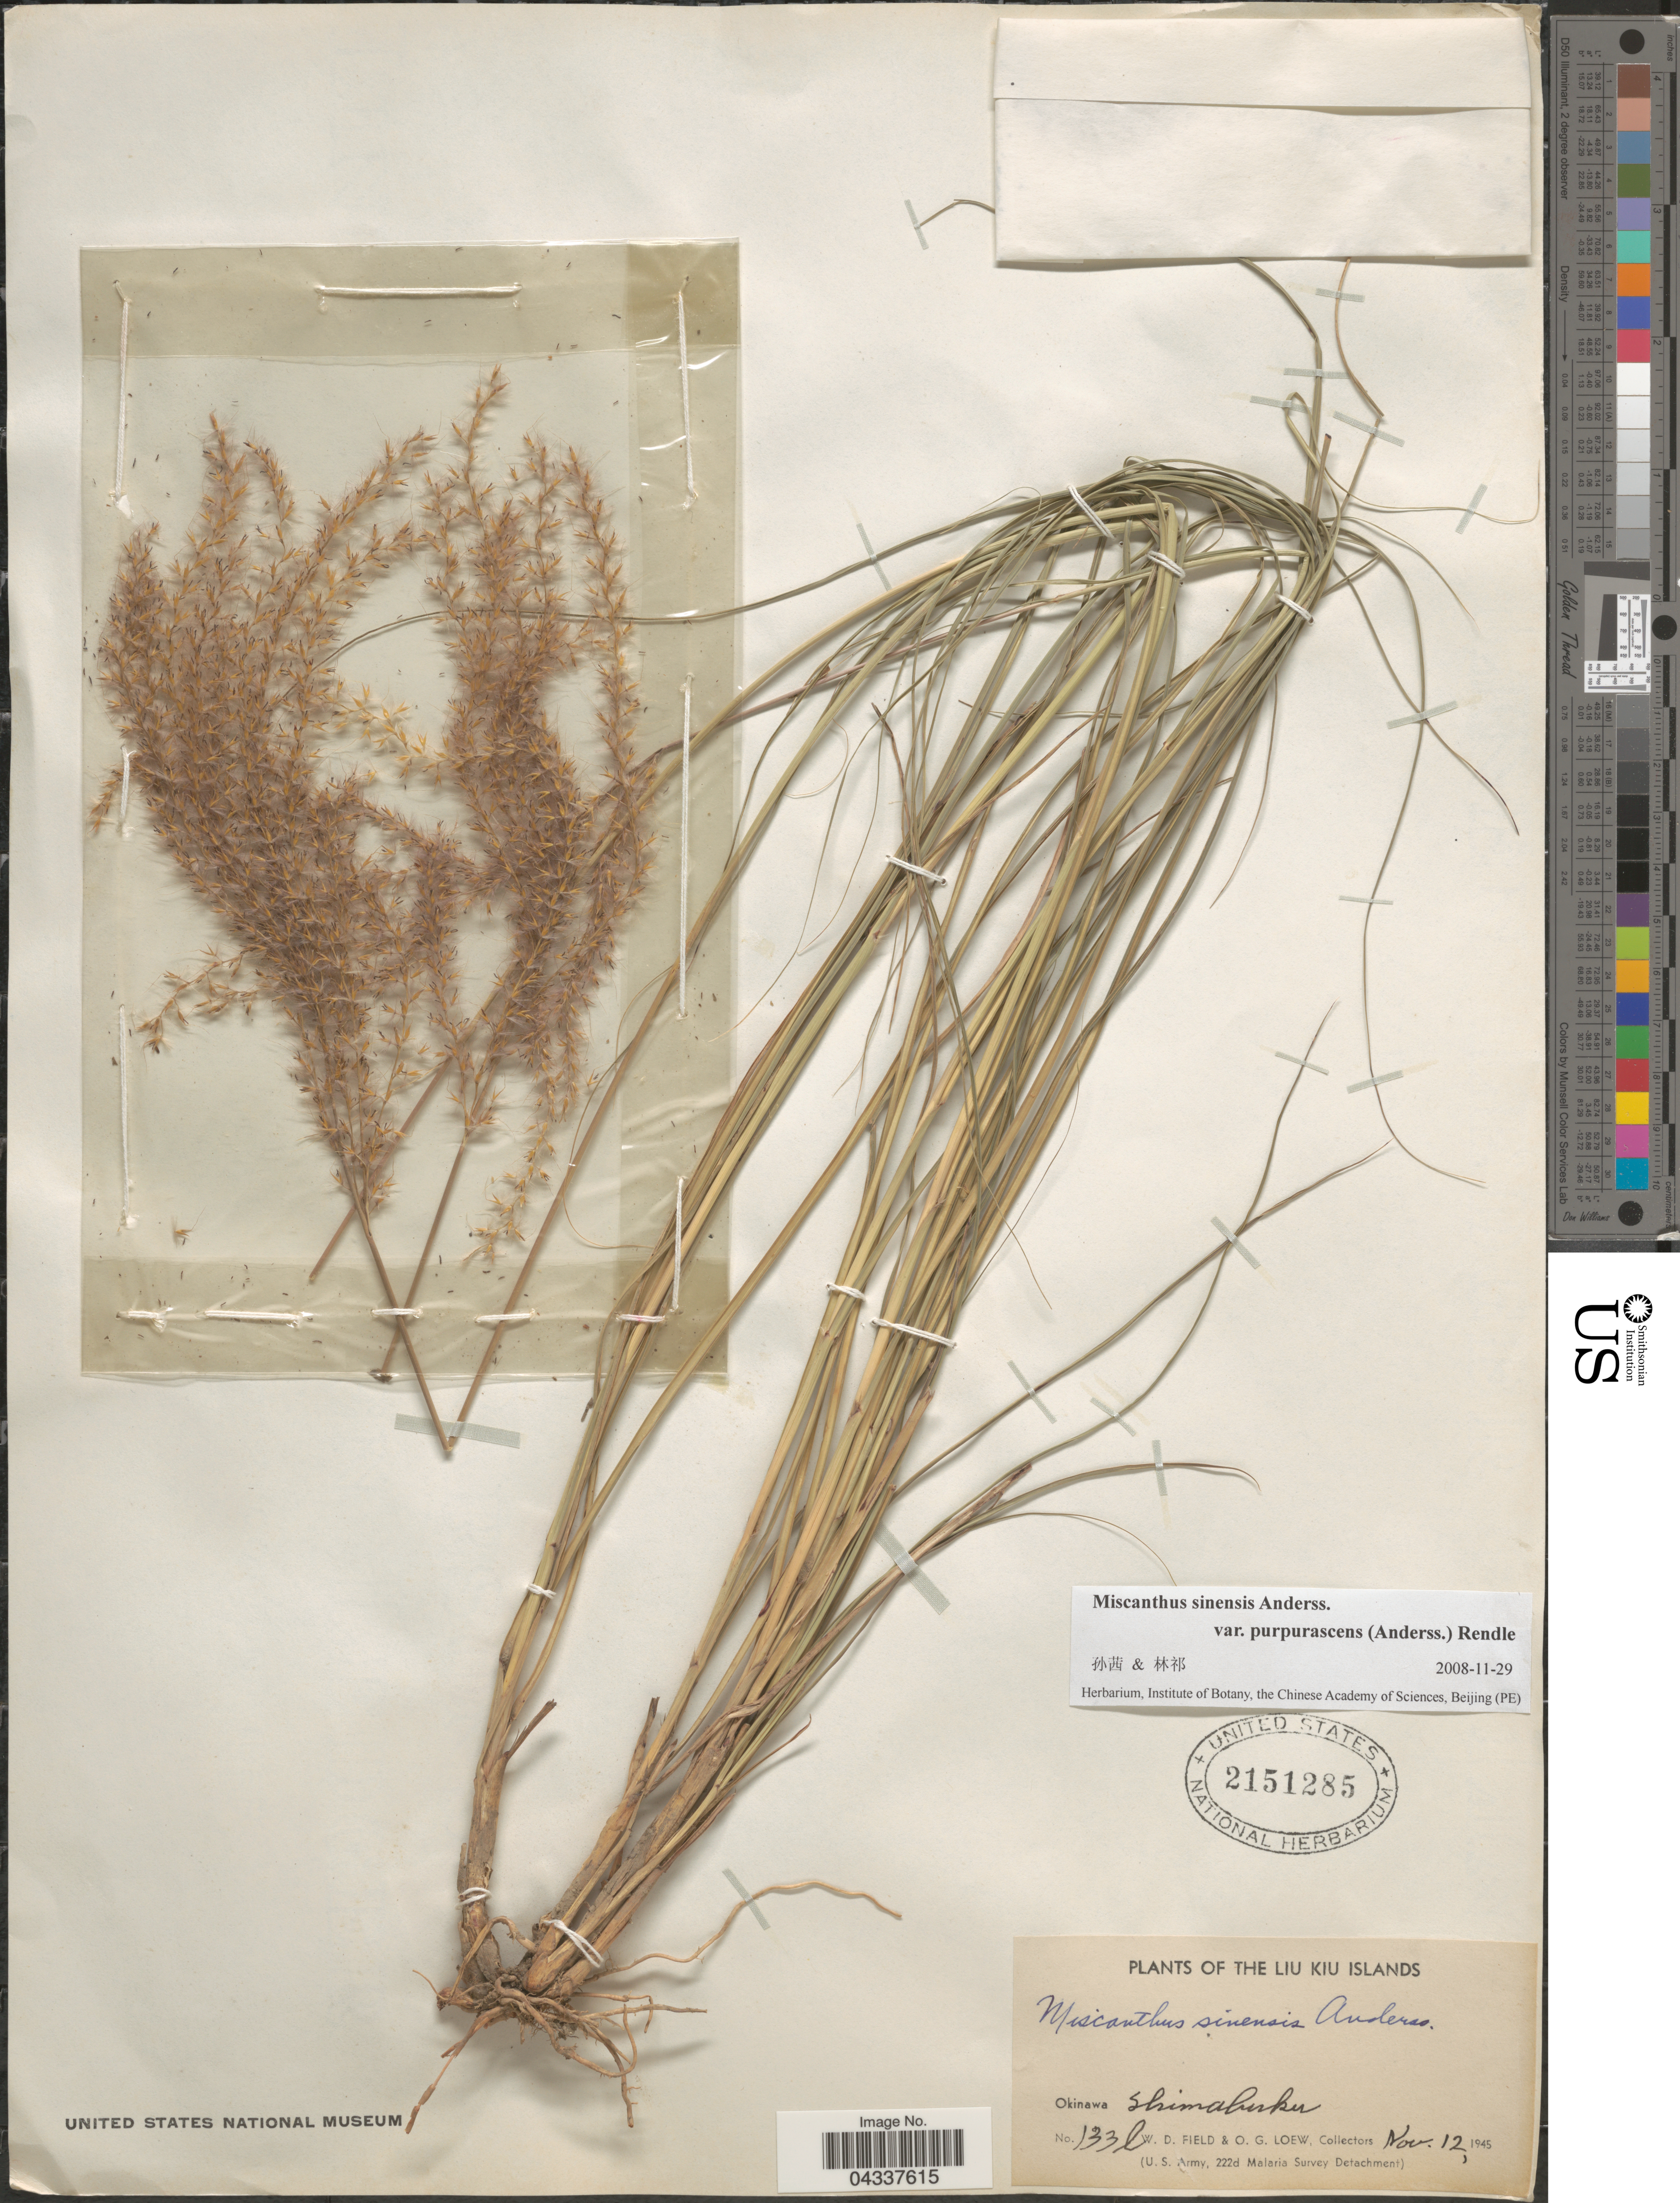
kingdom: Plantae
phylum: Tracheophyta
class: Liliopsida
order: Poales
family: Poaceae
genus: Miscanthus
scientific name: Miscanthus sinensis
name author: Andersson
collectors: W. D. Field & O. G. Loew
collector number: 133l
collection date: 1945-11-12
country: Japan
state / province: Okinawa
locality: Okinawa. Shimabuku. (U. S. Army, 222d Malaria Survey Detachment).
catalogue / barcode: US 2151285